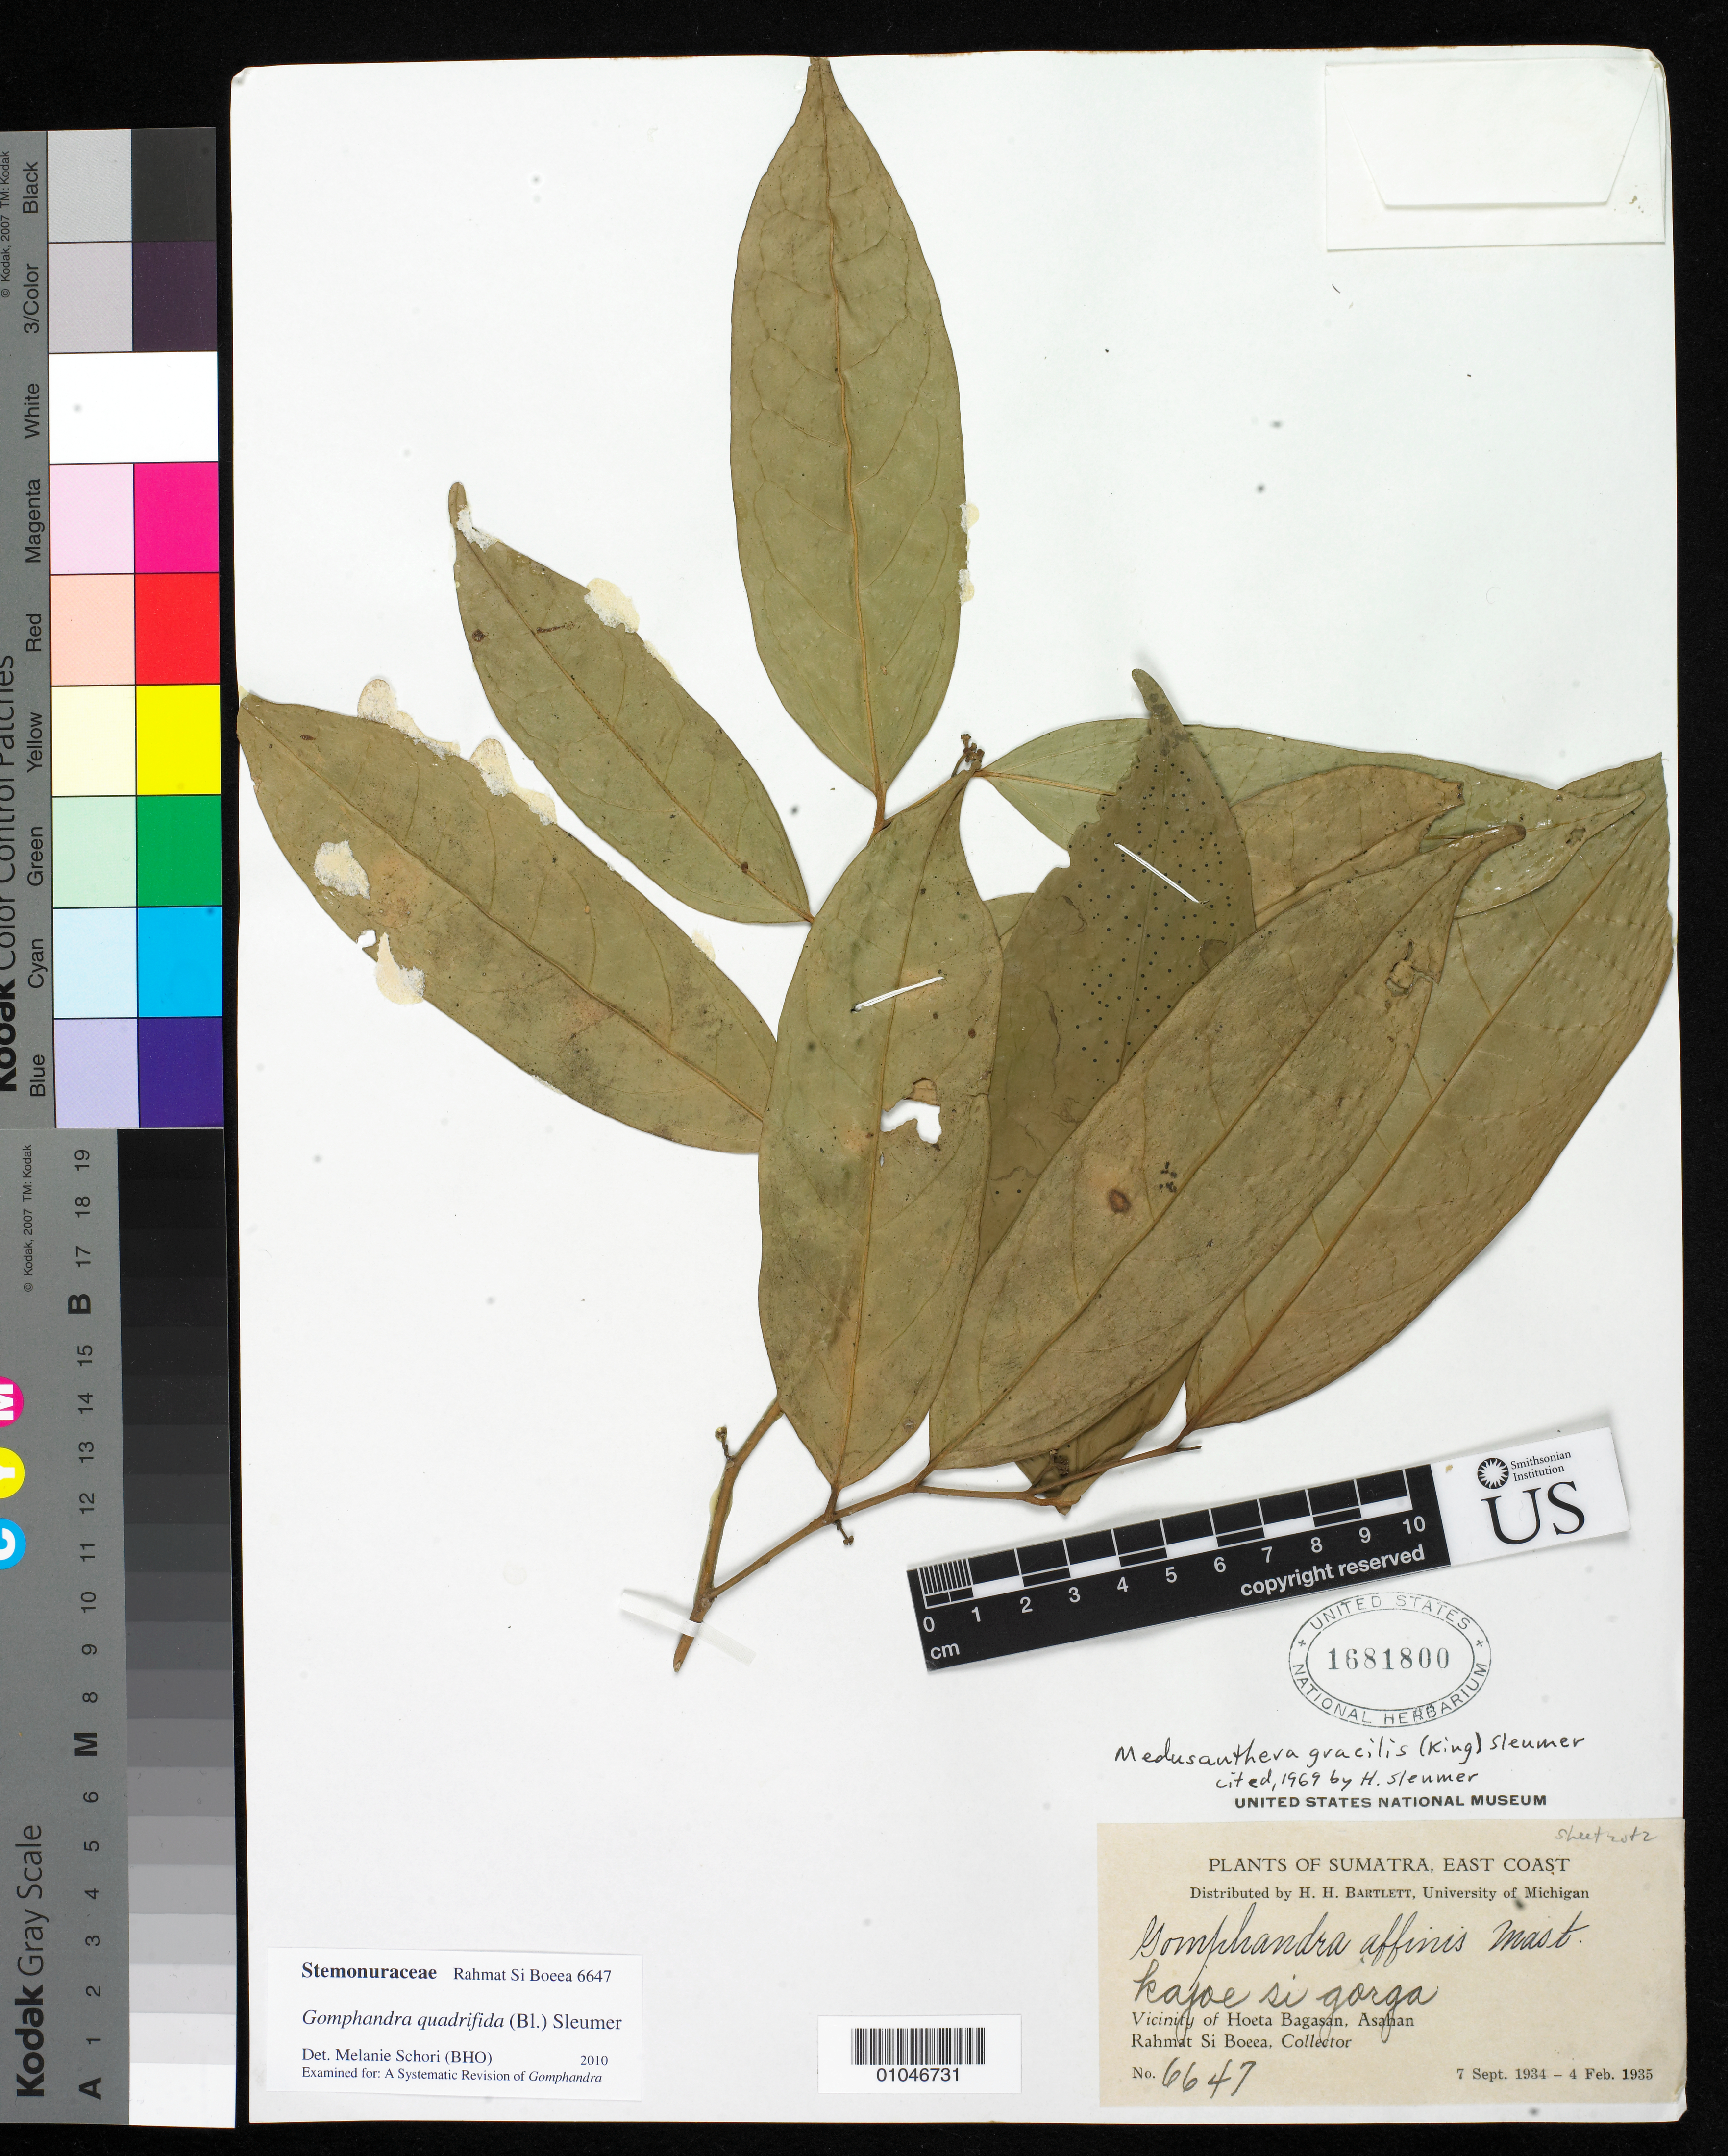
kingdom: Plantae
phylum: Tracheophyta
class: Magnoliopsida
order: Cardiopteridales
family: Stemonuraceae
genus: Gomphandra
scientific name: Gomphandra quadrifida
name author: (Blume) Sleumer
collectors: Rahmat Si Boeea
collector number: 6647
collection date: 1934-09-07/1935-02-04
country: Indonesia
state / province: Sumatra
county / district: Aceh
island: Sumatra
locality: (East Coast) Vicinity of Hoeta Bagasan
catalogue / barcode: US 1681800